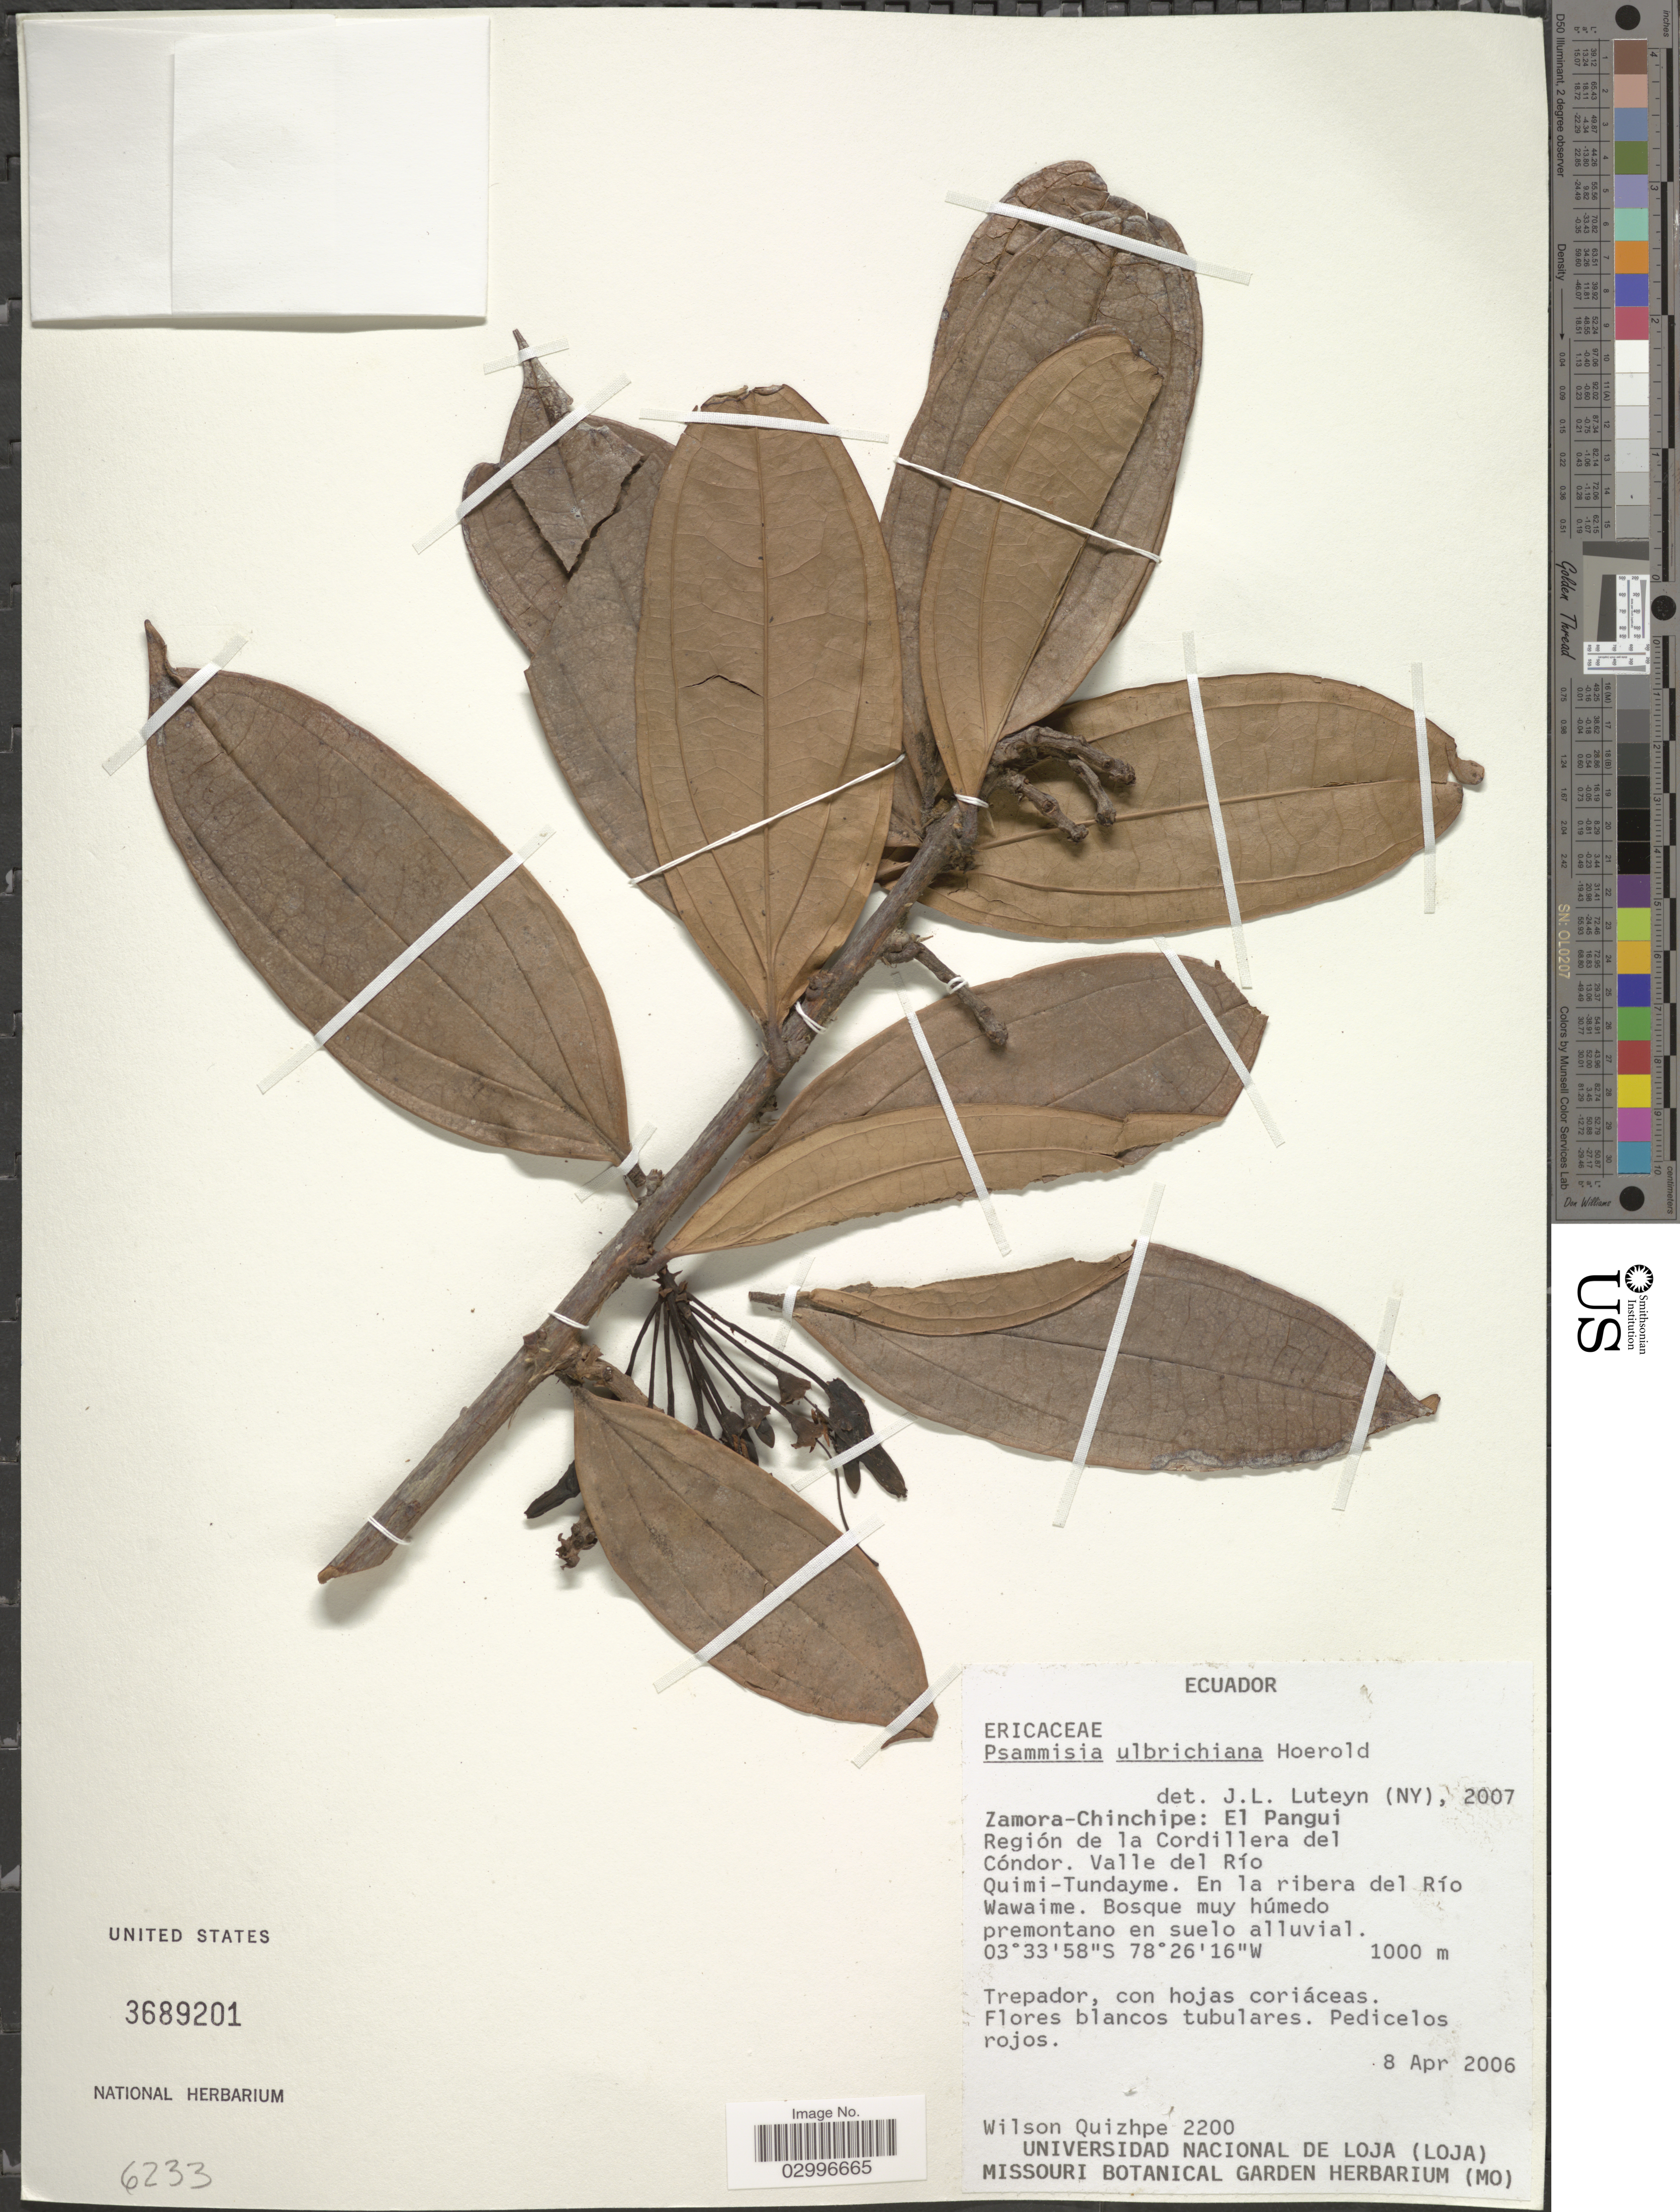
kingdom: Plantae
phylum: Tracheophyta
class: Magnoliopsida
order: Ericales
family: Ericaceae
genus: Psammisia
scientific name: Psammisia ulbrichiana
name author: Hoerold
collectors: W. Quizhpe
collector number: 2200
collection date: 2006-04-08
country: Ecuador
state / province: Zamora-Chinchipe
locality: El Pangui Región de la Cordillera del Cóndor. Valle del Río Quimi-Tundayme. En la ribera del Río Wawaime.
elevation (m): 1000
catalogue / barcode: US 3689201